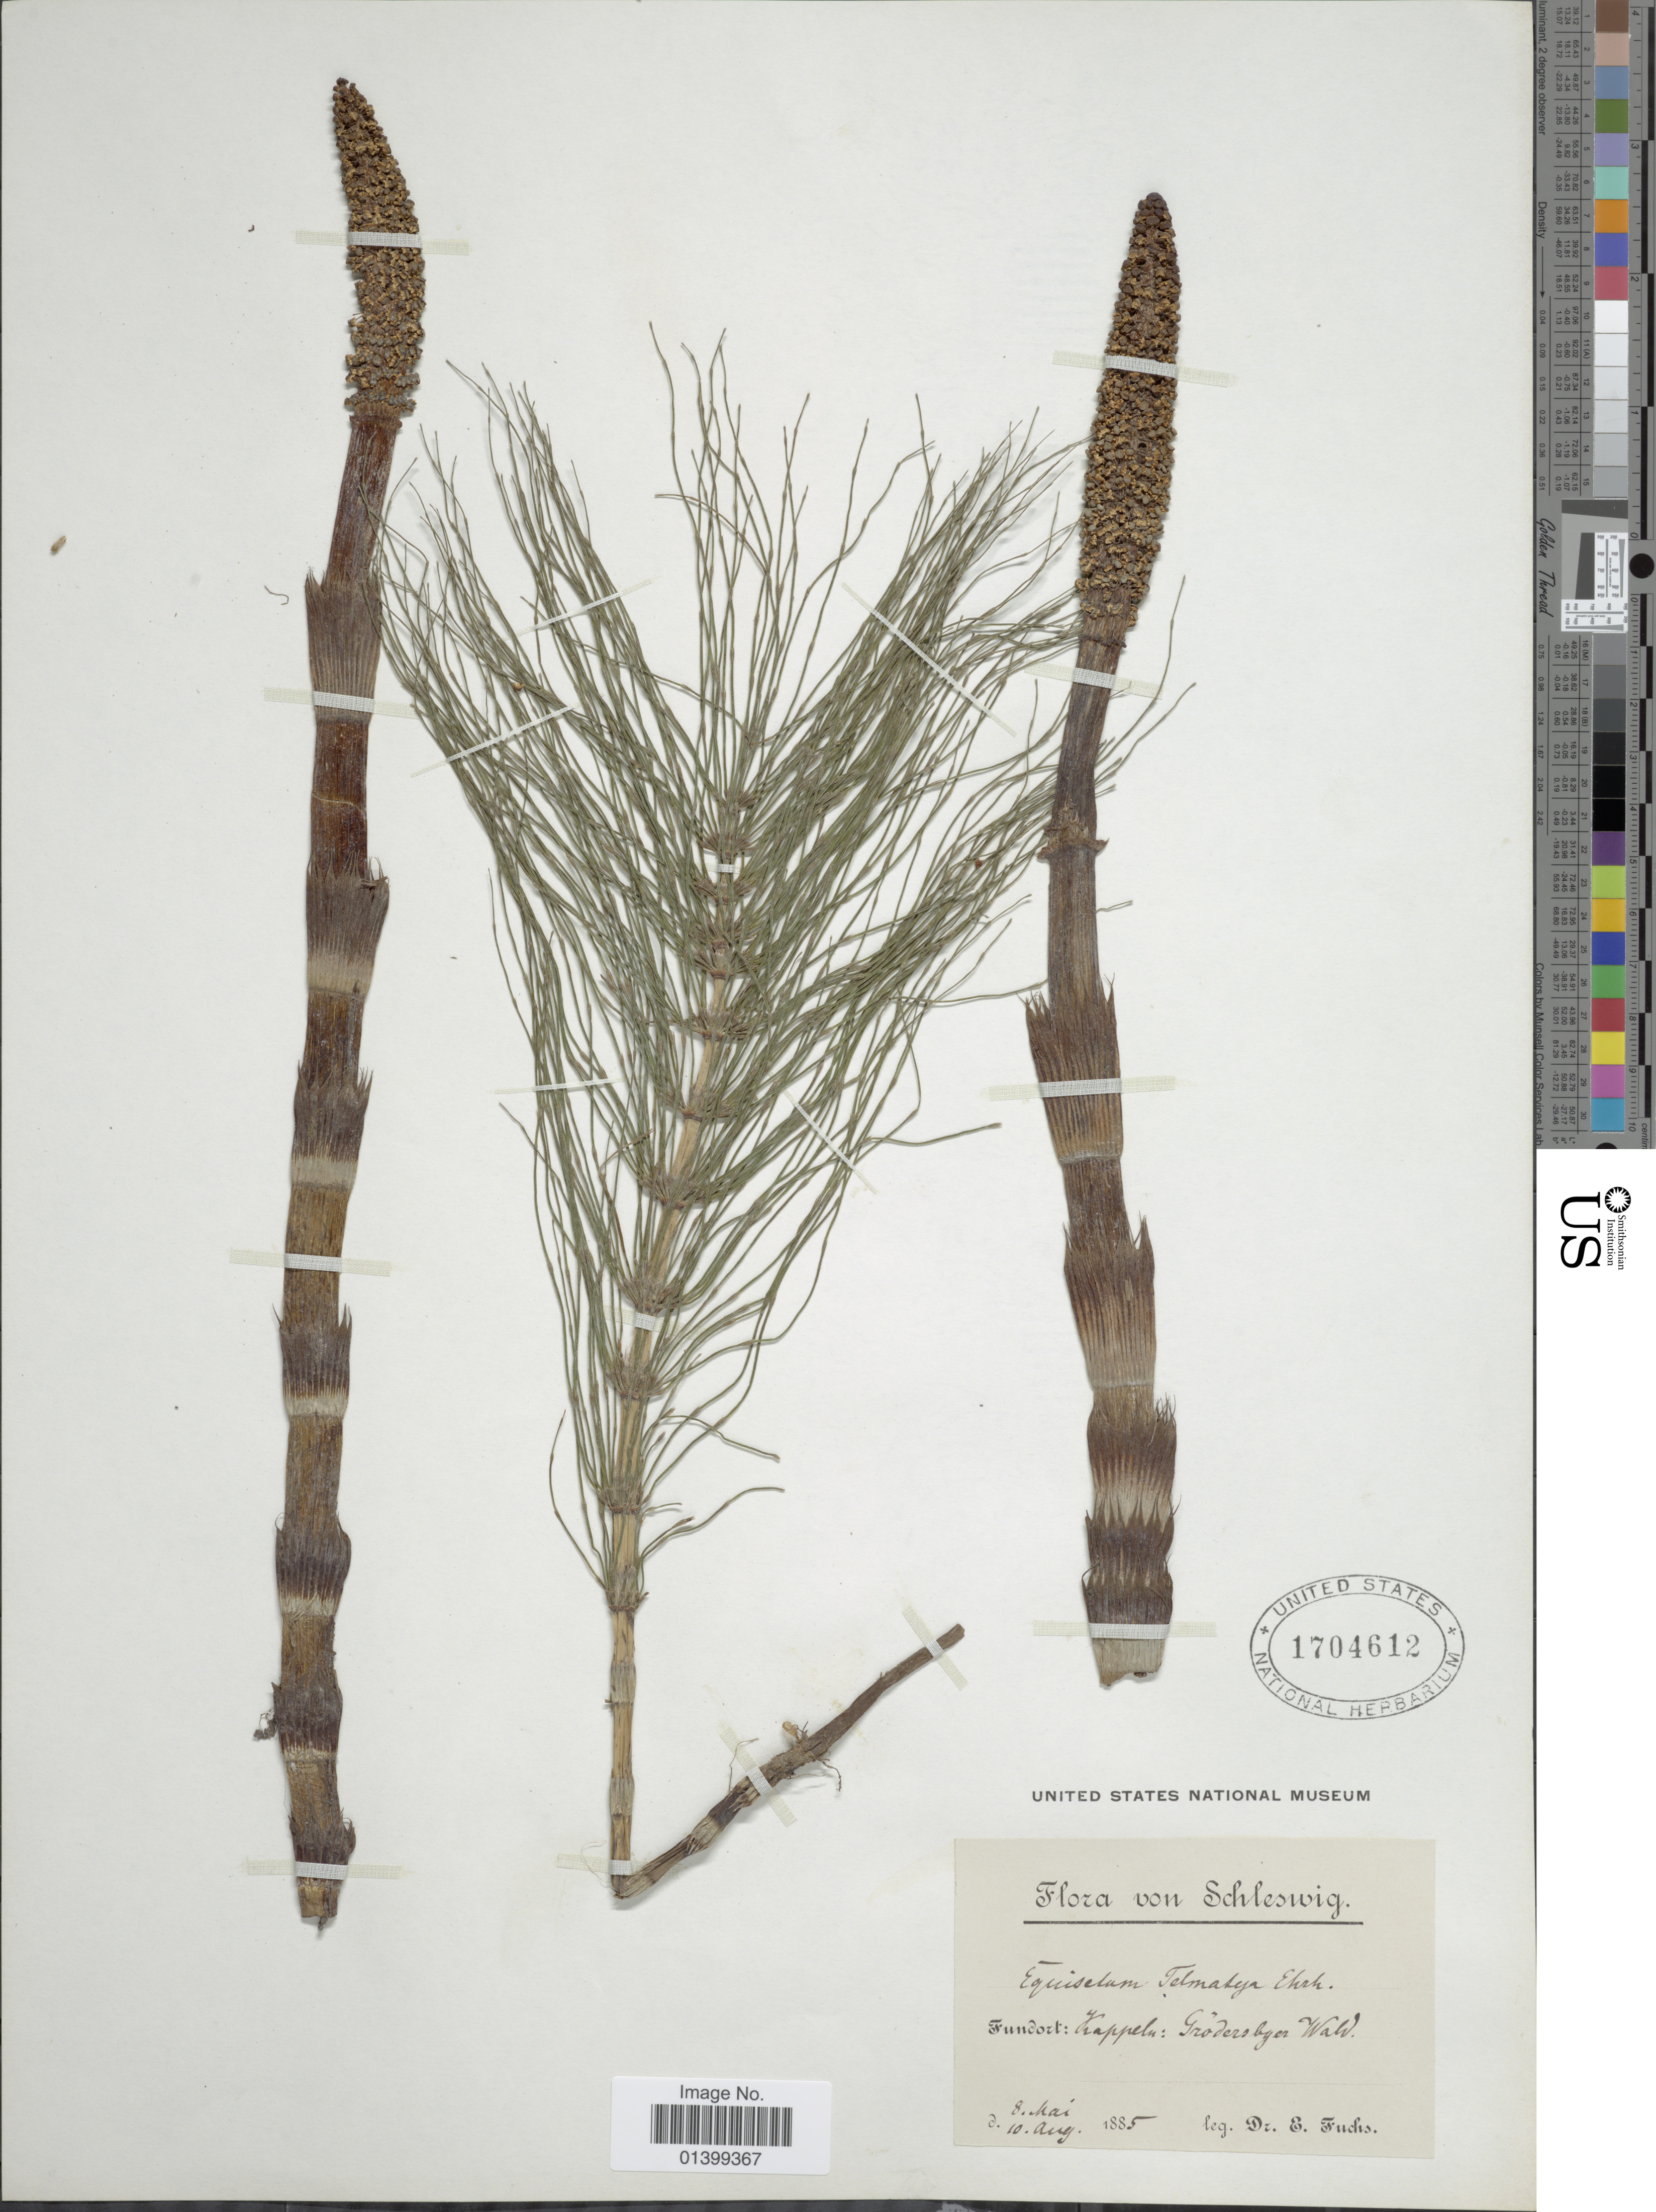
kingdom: Plantae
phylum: Tracheophyta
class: Polypodiopsida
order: Equisetales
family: Equisetaceae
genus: Equisetum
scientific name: Equisetum telmateia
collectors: E. Fuchs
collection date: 1885-05-08/1885-08-10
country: Germany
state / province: Schleswig-Holstein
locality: Flora von Schleswig. Kappeln: Grödersbyer Wald. [interpreted]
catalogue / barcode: US 1704612